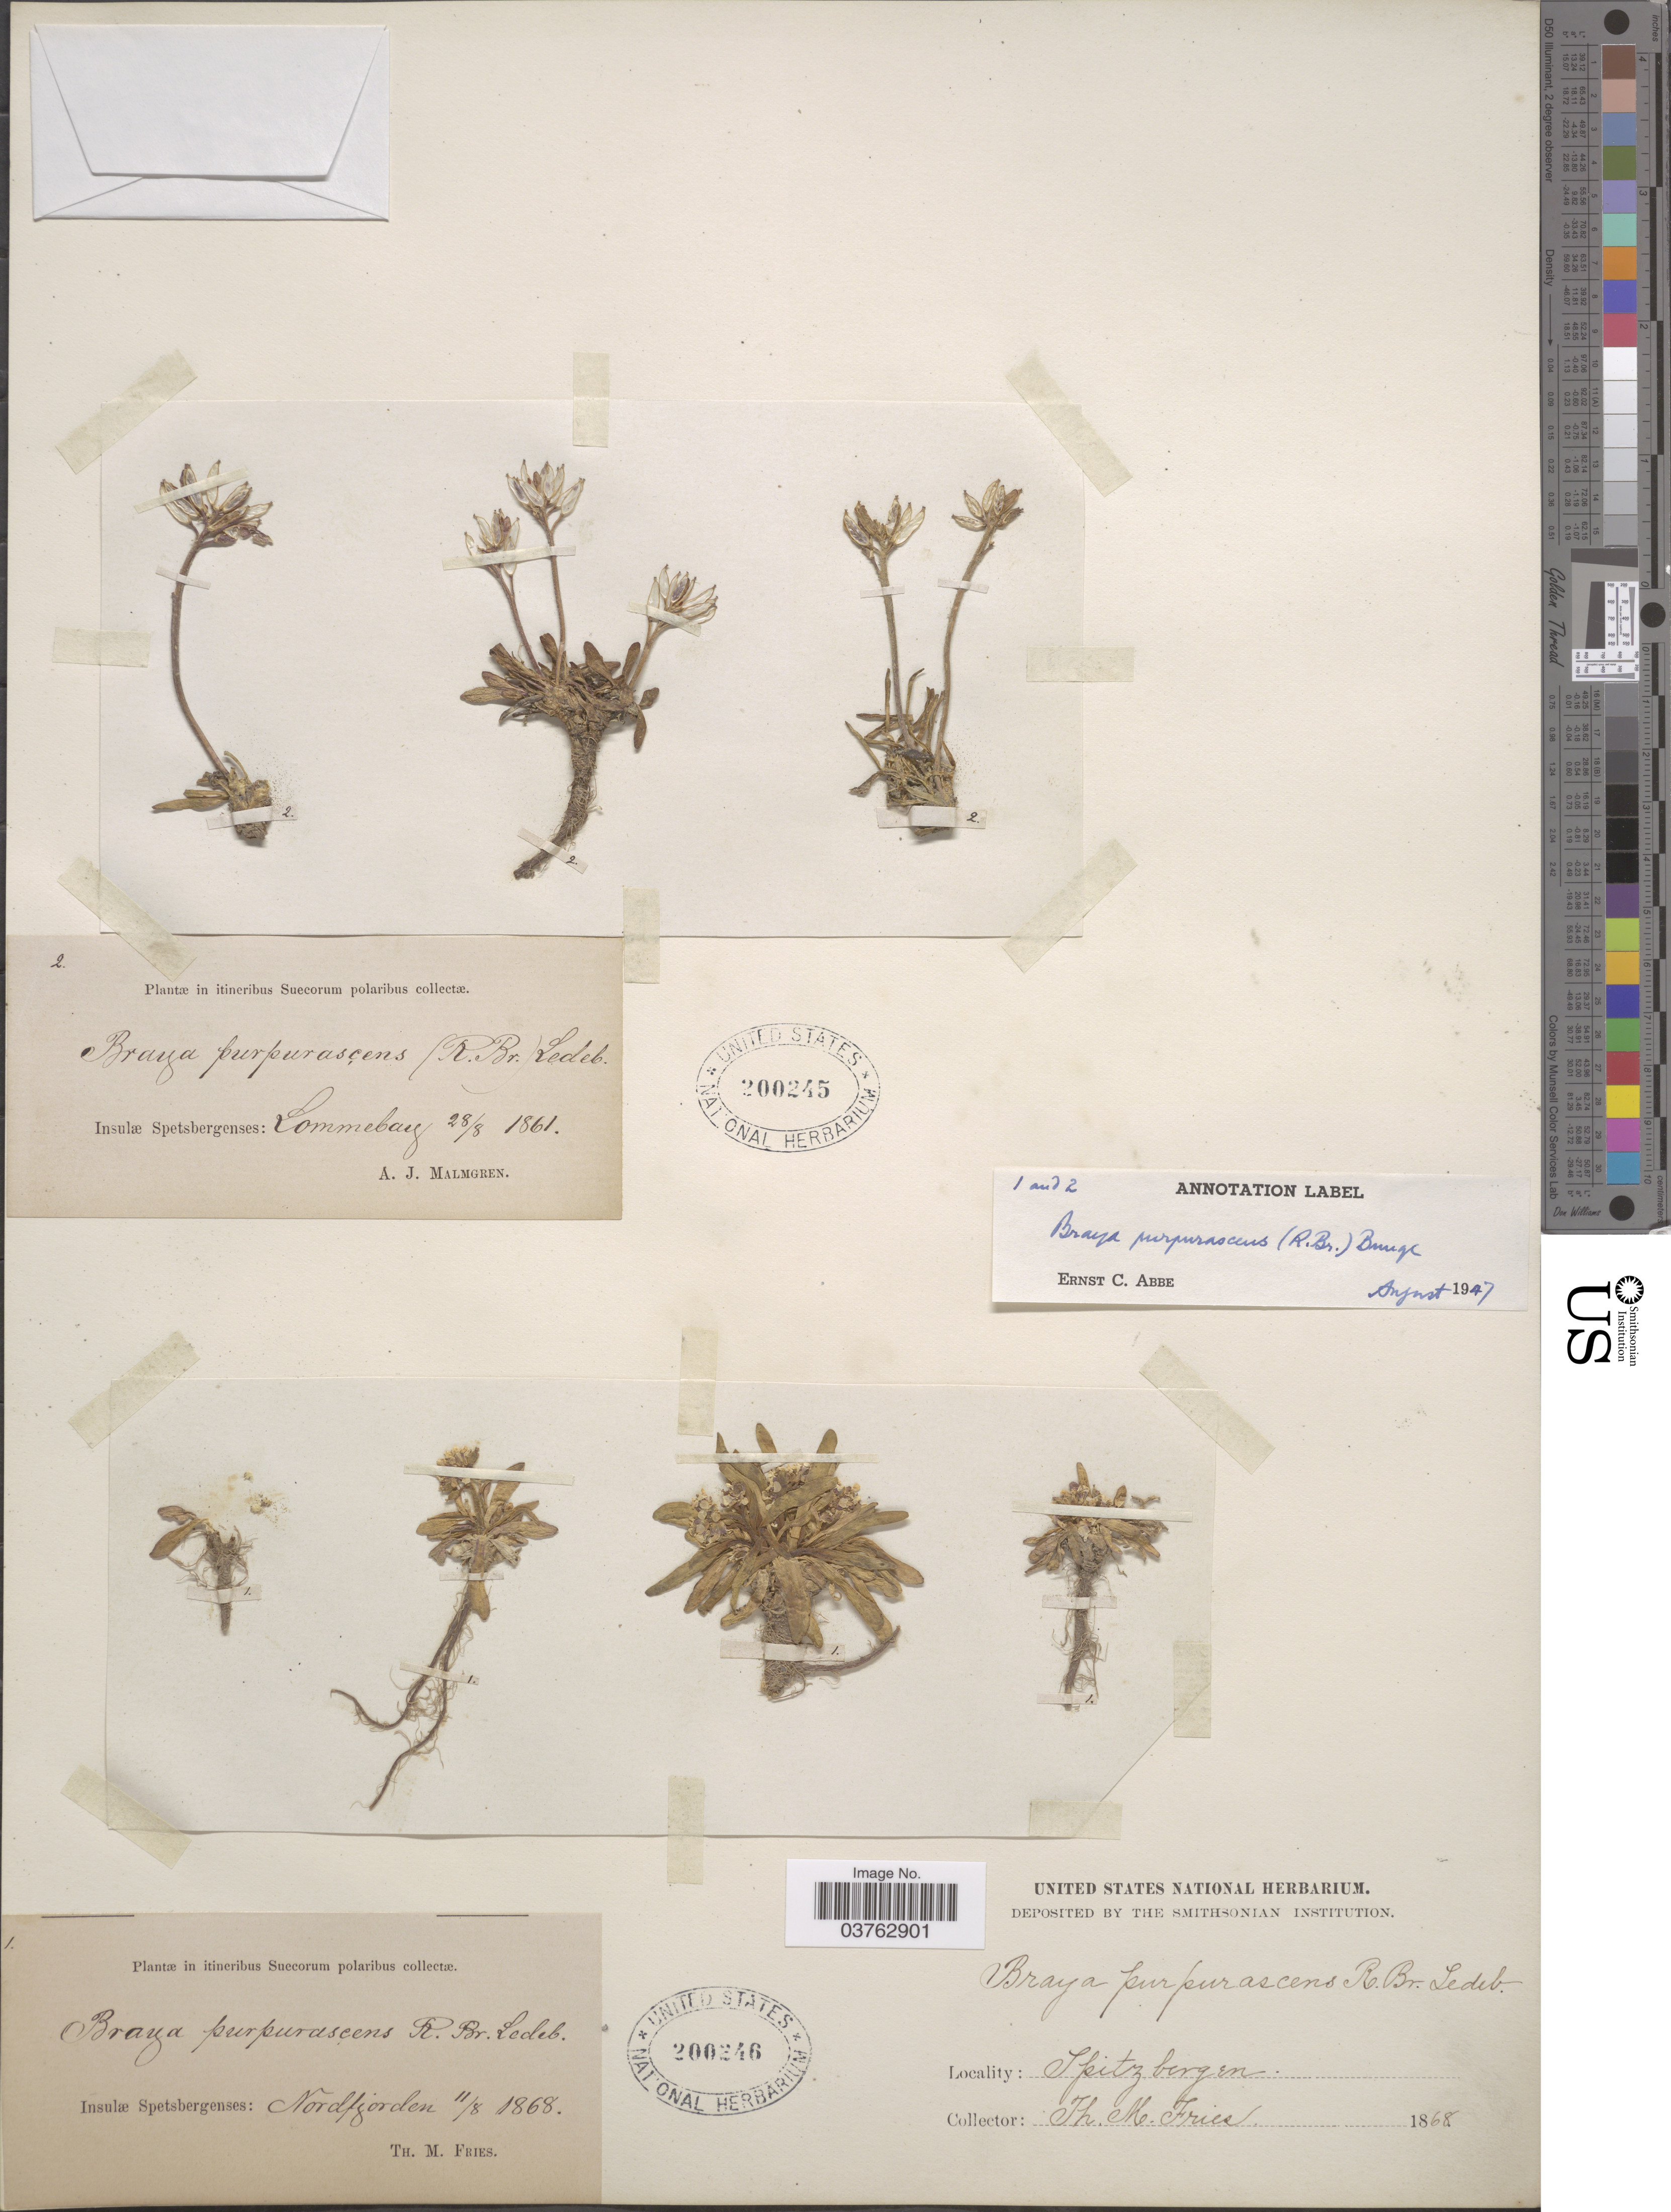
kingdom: Plantae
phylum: Tracheophyta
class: Magnoliopsida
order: Brassicales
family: Brassicaceae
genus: Braya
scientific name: Braya purpurascens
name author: (R. Br.) Bunge ex Ledeb.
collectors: T. Fries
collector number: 1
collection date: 1868-08-11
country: Norway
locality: In itineribus Suecorum polaribus. Insulæ Spetsbergenses: Nordfjorden. Spitzbergen.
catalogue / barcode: US 200246-2